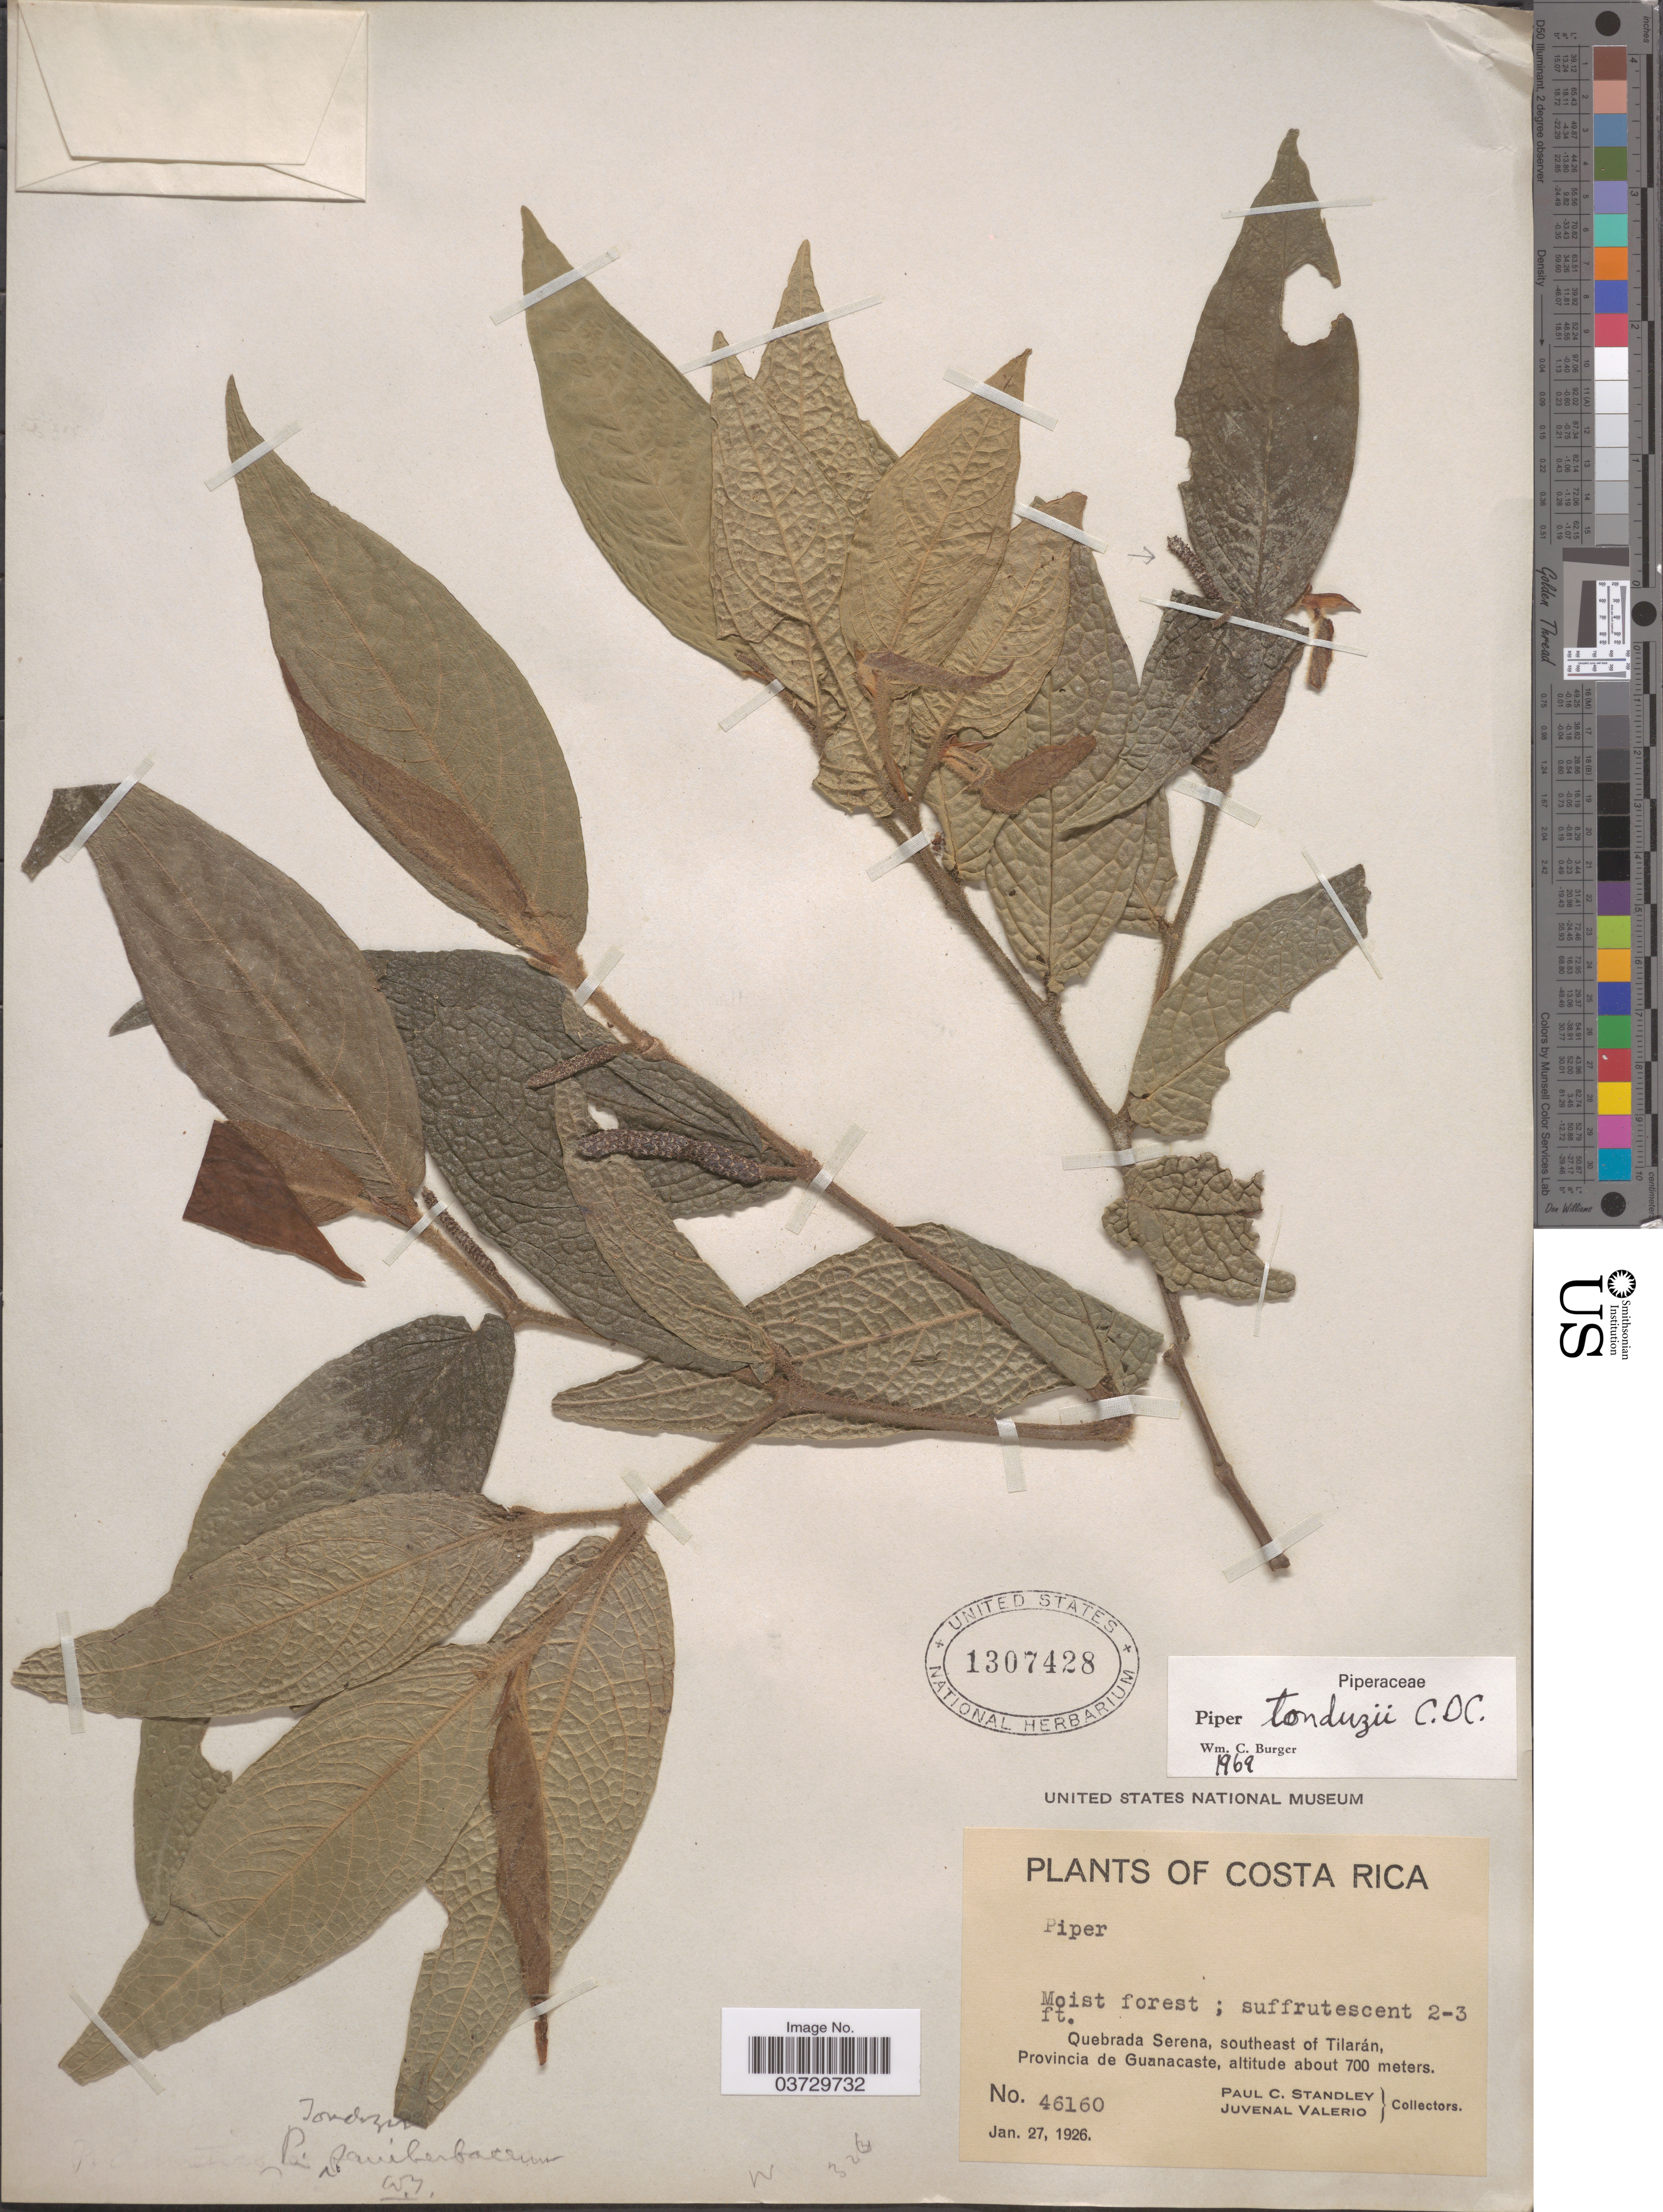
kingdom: Plantae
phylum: Tracheophyta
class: Magnoliopsida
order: Piperales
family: Piperaceae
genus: Piper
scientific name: Piper tonduzii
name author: C. DC. in Pittier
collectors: P. C. Standley & J. Valerio R.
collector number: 46160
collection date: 1926-01-27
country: Costa Rica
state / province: Guanacaste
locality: Quebrada Serena, southeast of Tilarán.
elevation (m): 700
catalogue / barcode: US 1307428